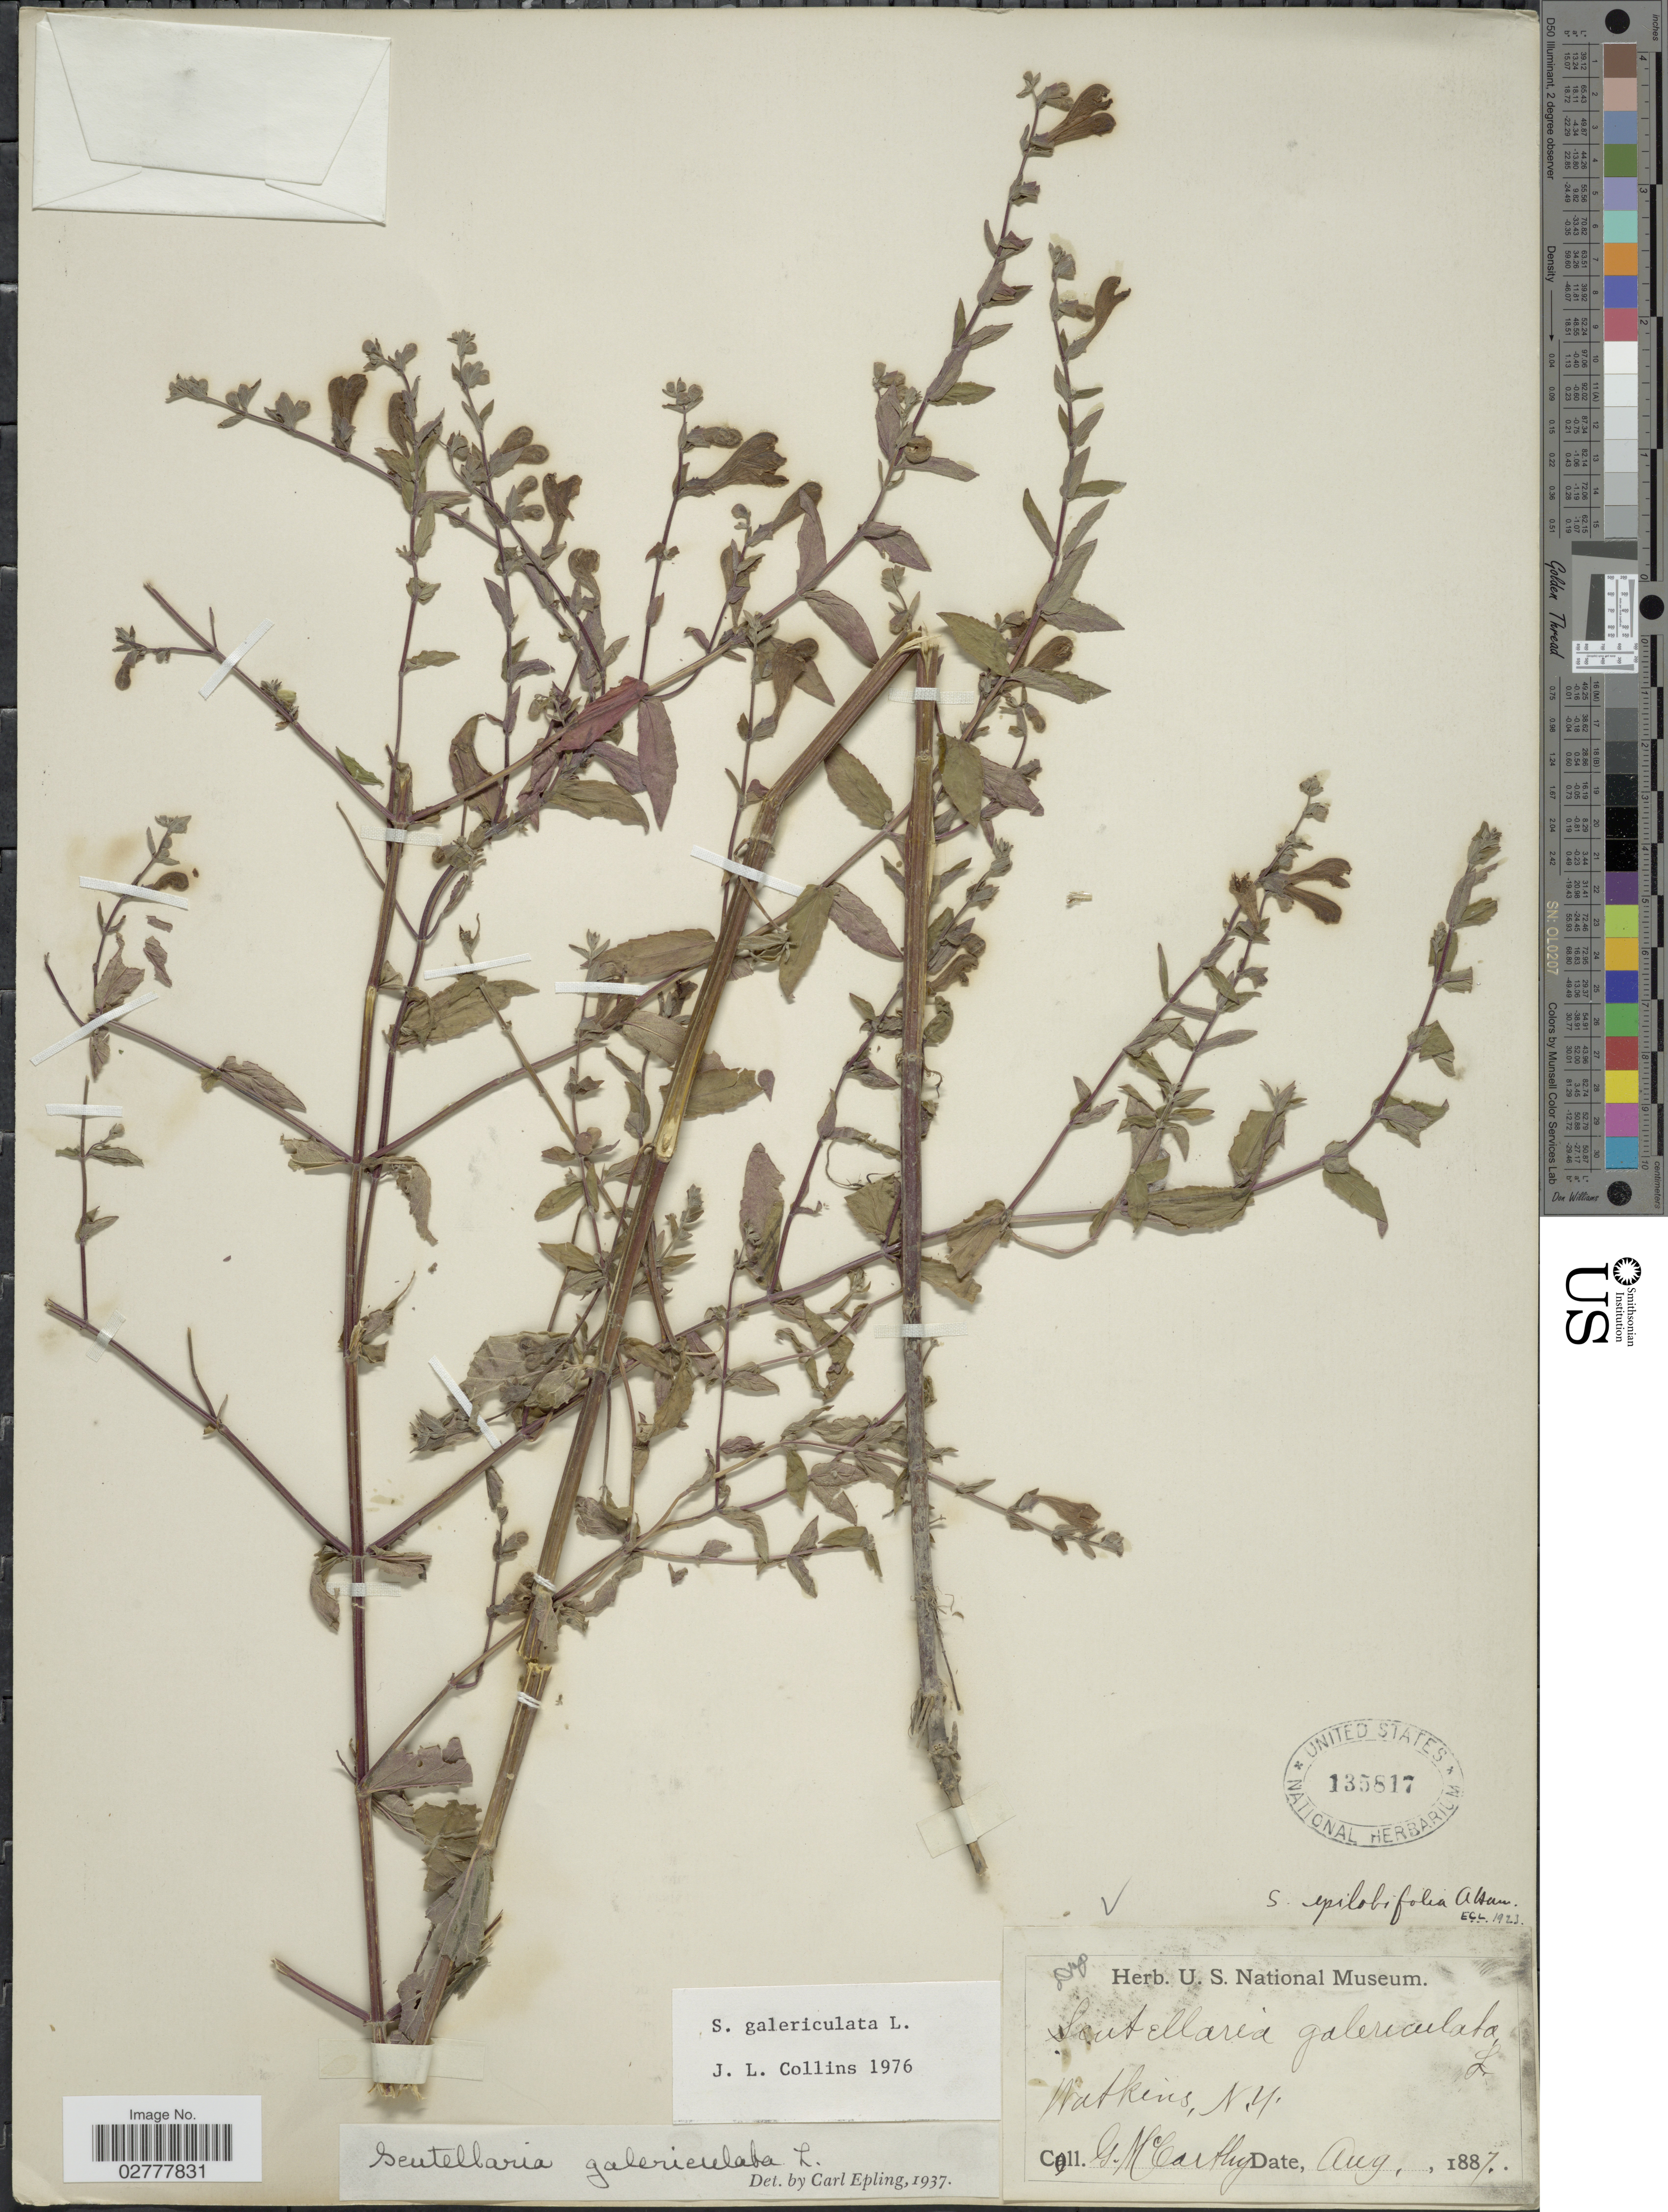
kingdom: Plantae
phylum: Tracheophyta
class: Magnoliopsida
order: Lamiales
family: Lamiaceae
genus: Scutellaria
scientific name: Scutellaria galericulata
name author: L.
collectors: G. McCarthy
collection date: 1887-08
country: United States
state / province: New York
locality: Watkins.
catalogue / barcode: US 135817